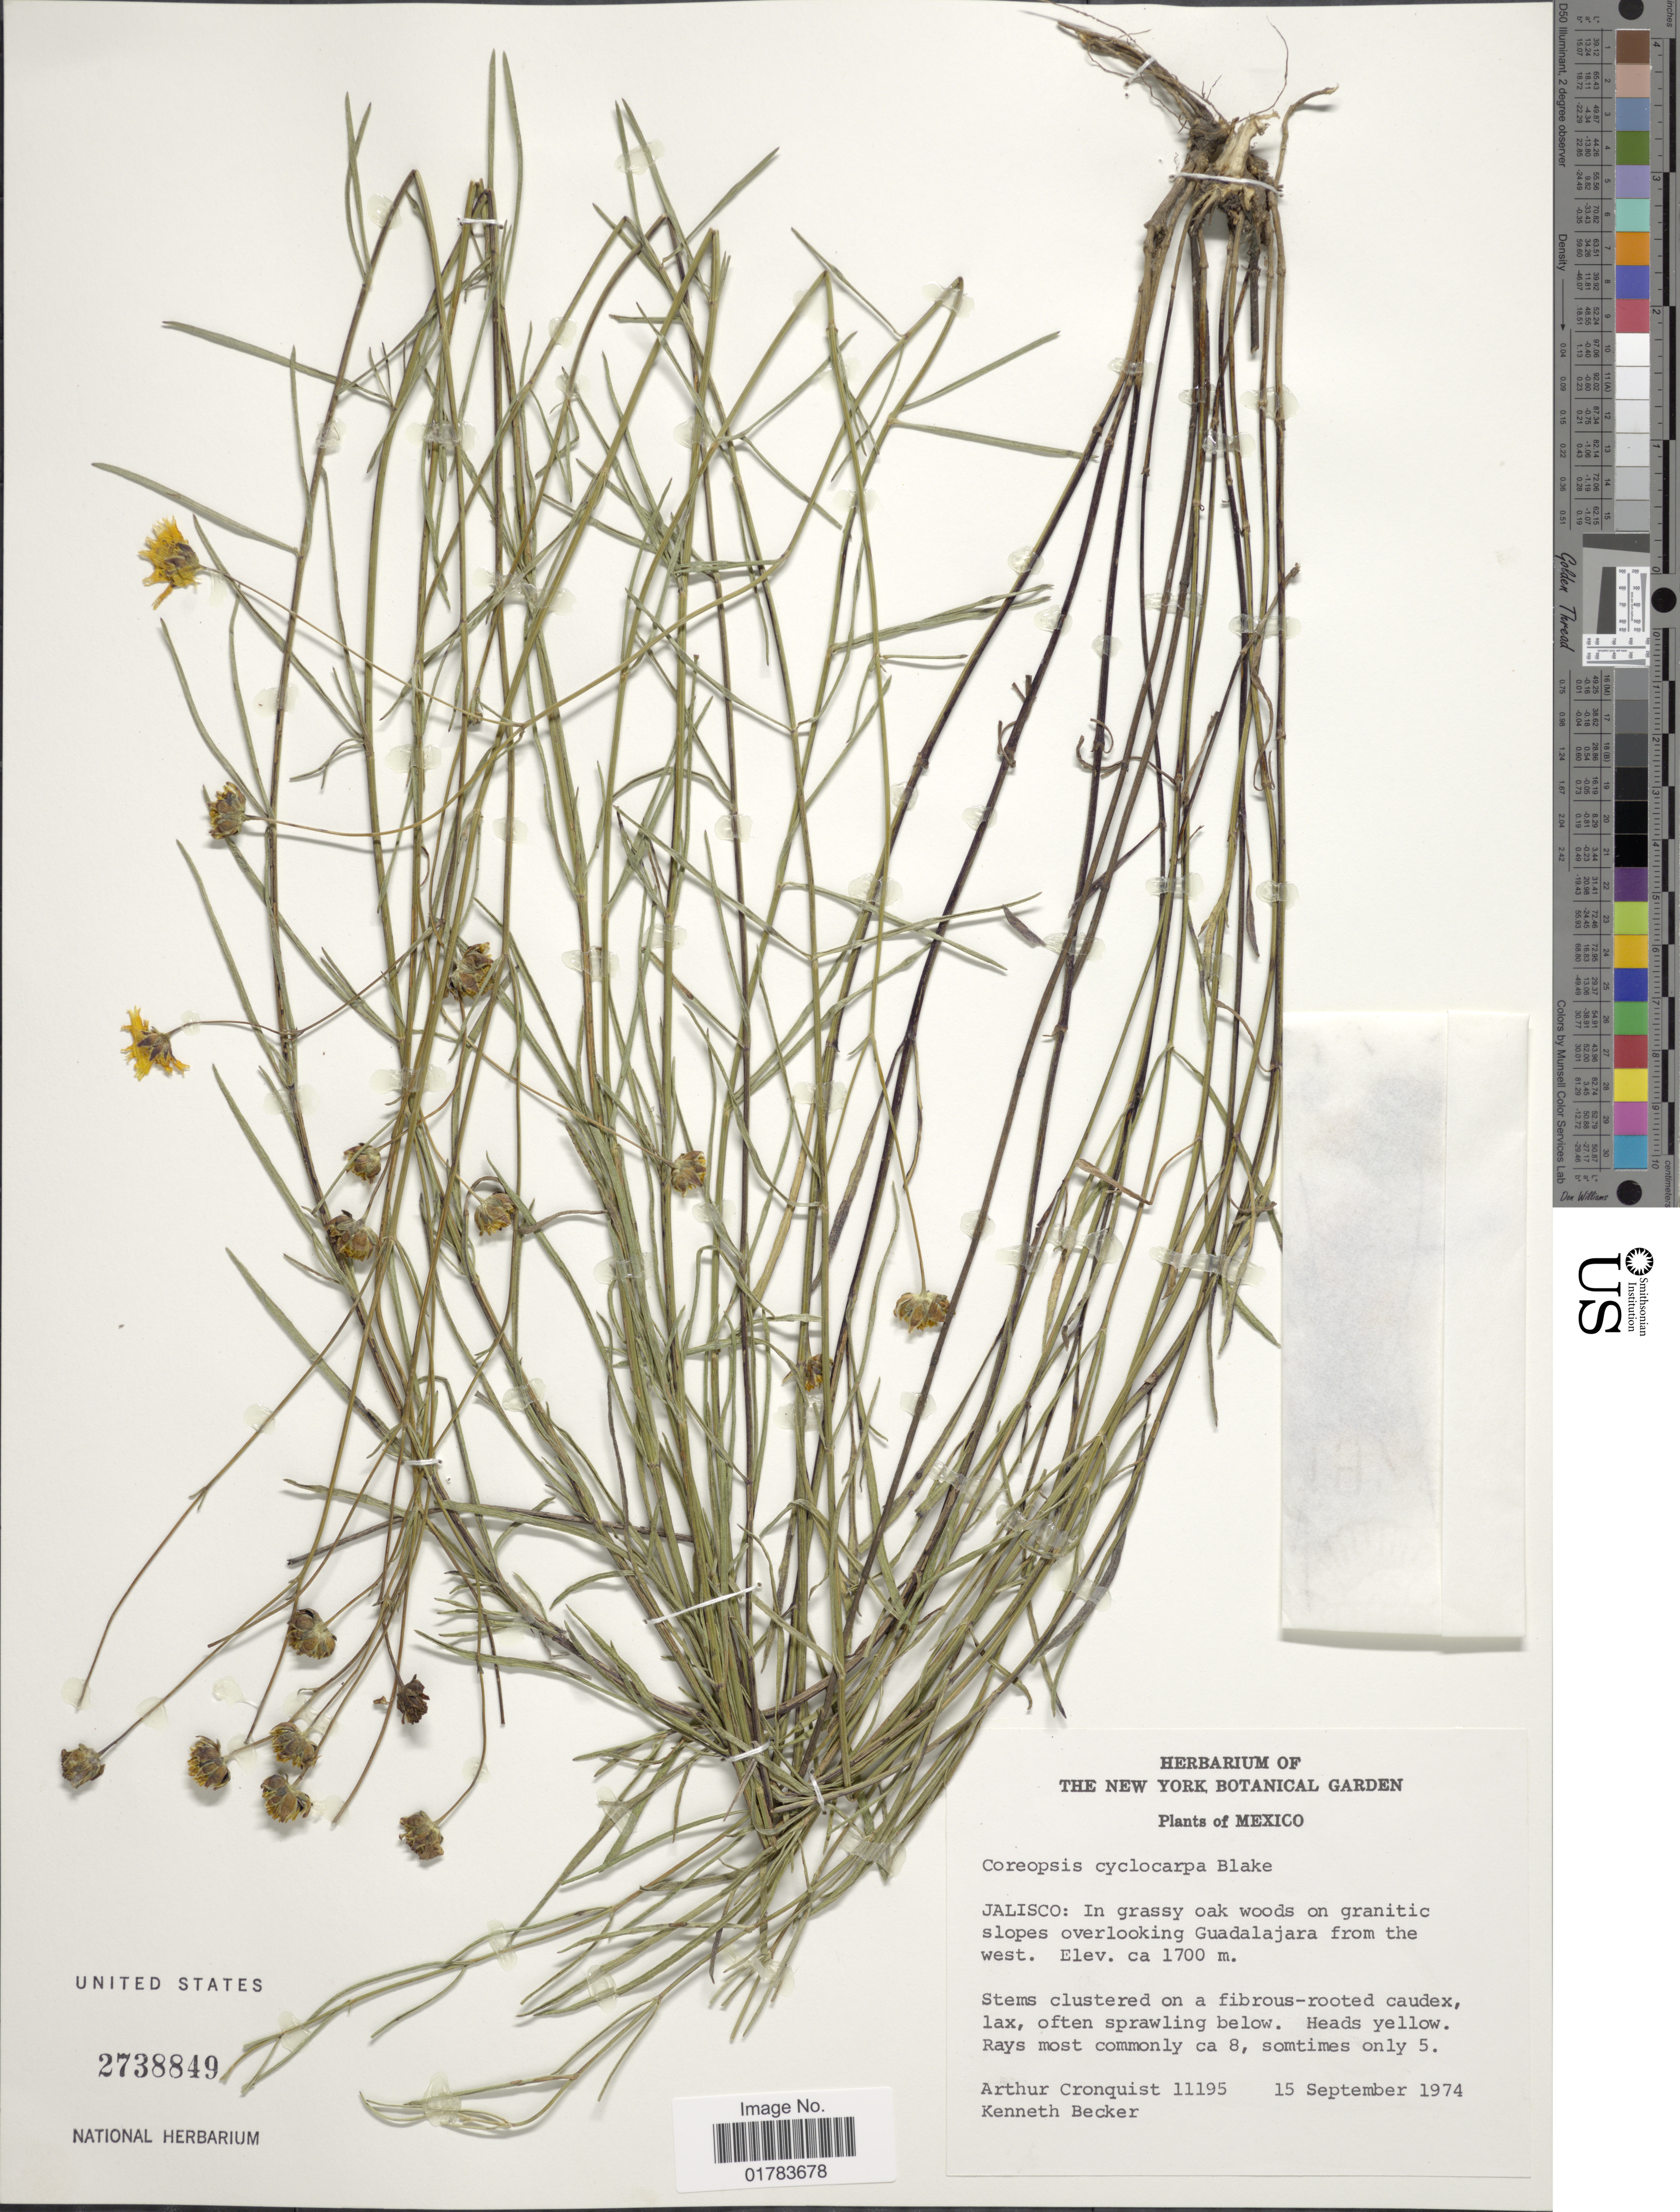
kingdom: Plantae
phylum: Tracheophyta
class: Magnoliopsida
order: Asterales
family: Asteraceae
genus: Coreopsis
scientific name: Coreopsis cyclocarpa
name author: S.F. Blake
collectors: A. J. Cronquist & K. M. Becker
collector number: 11195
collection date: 1974-09-15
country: Mexico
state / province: Jalisco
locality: In grassy oak woods on granatic slopes overlooking Guadalajara from the west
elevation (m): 1700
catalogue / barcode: US 2738849